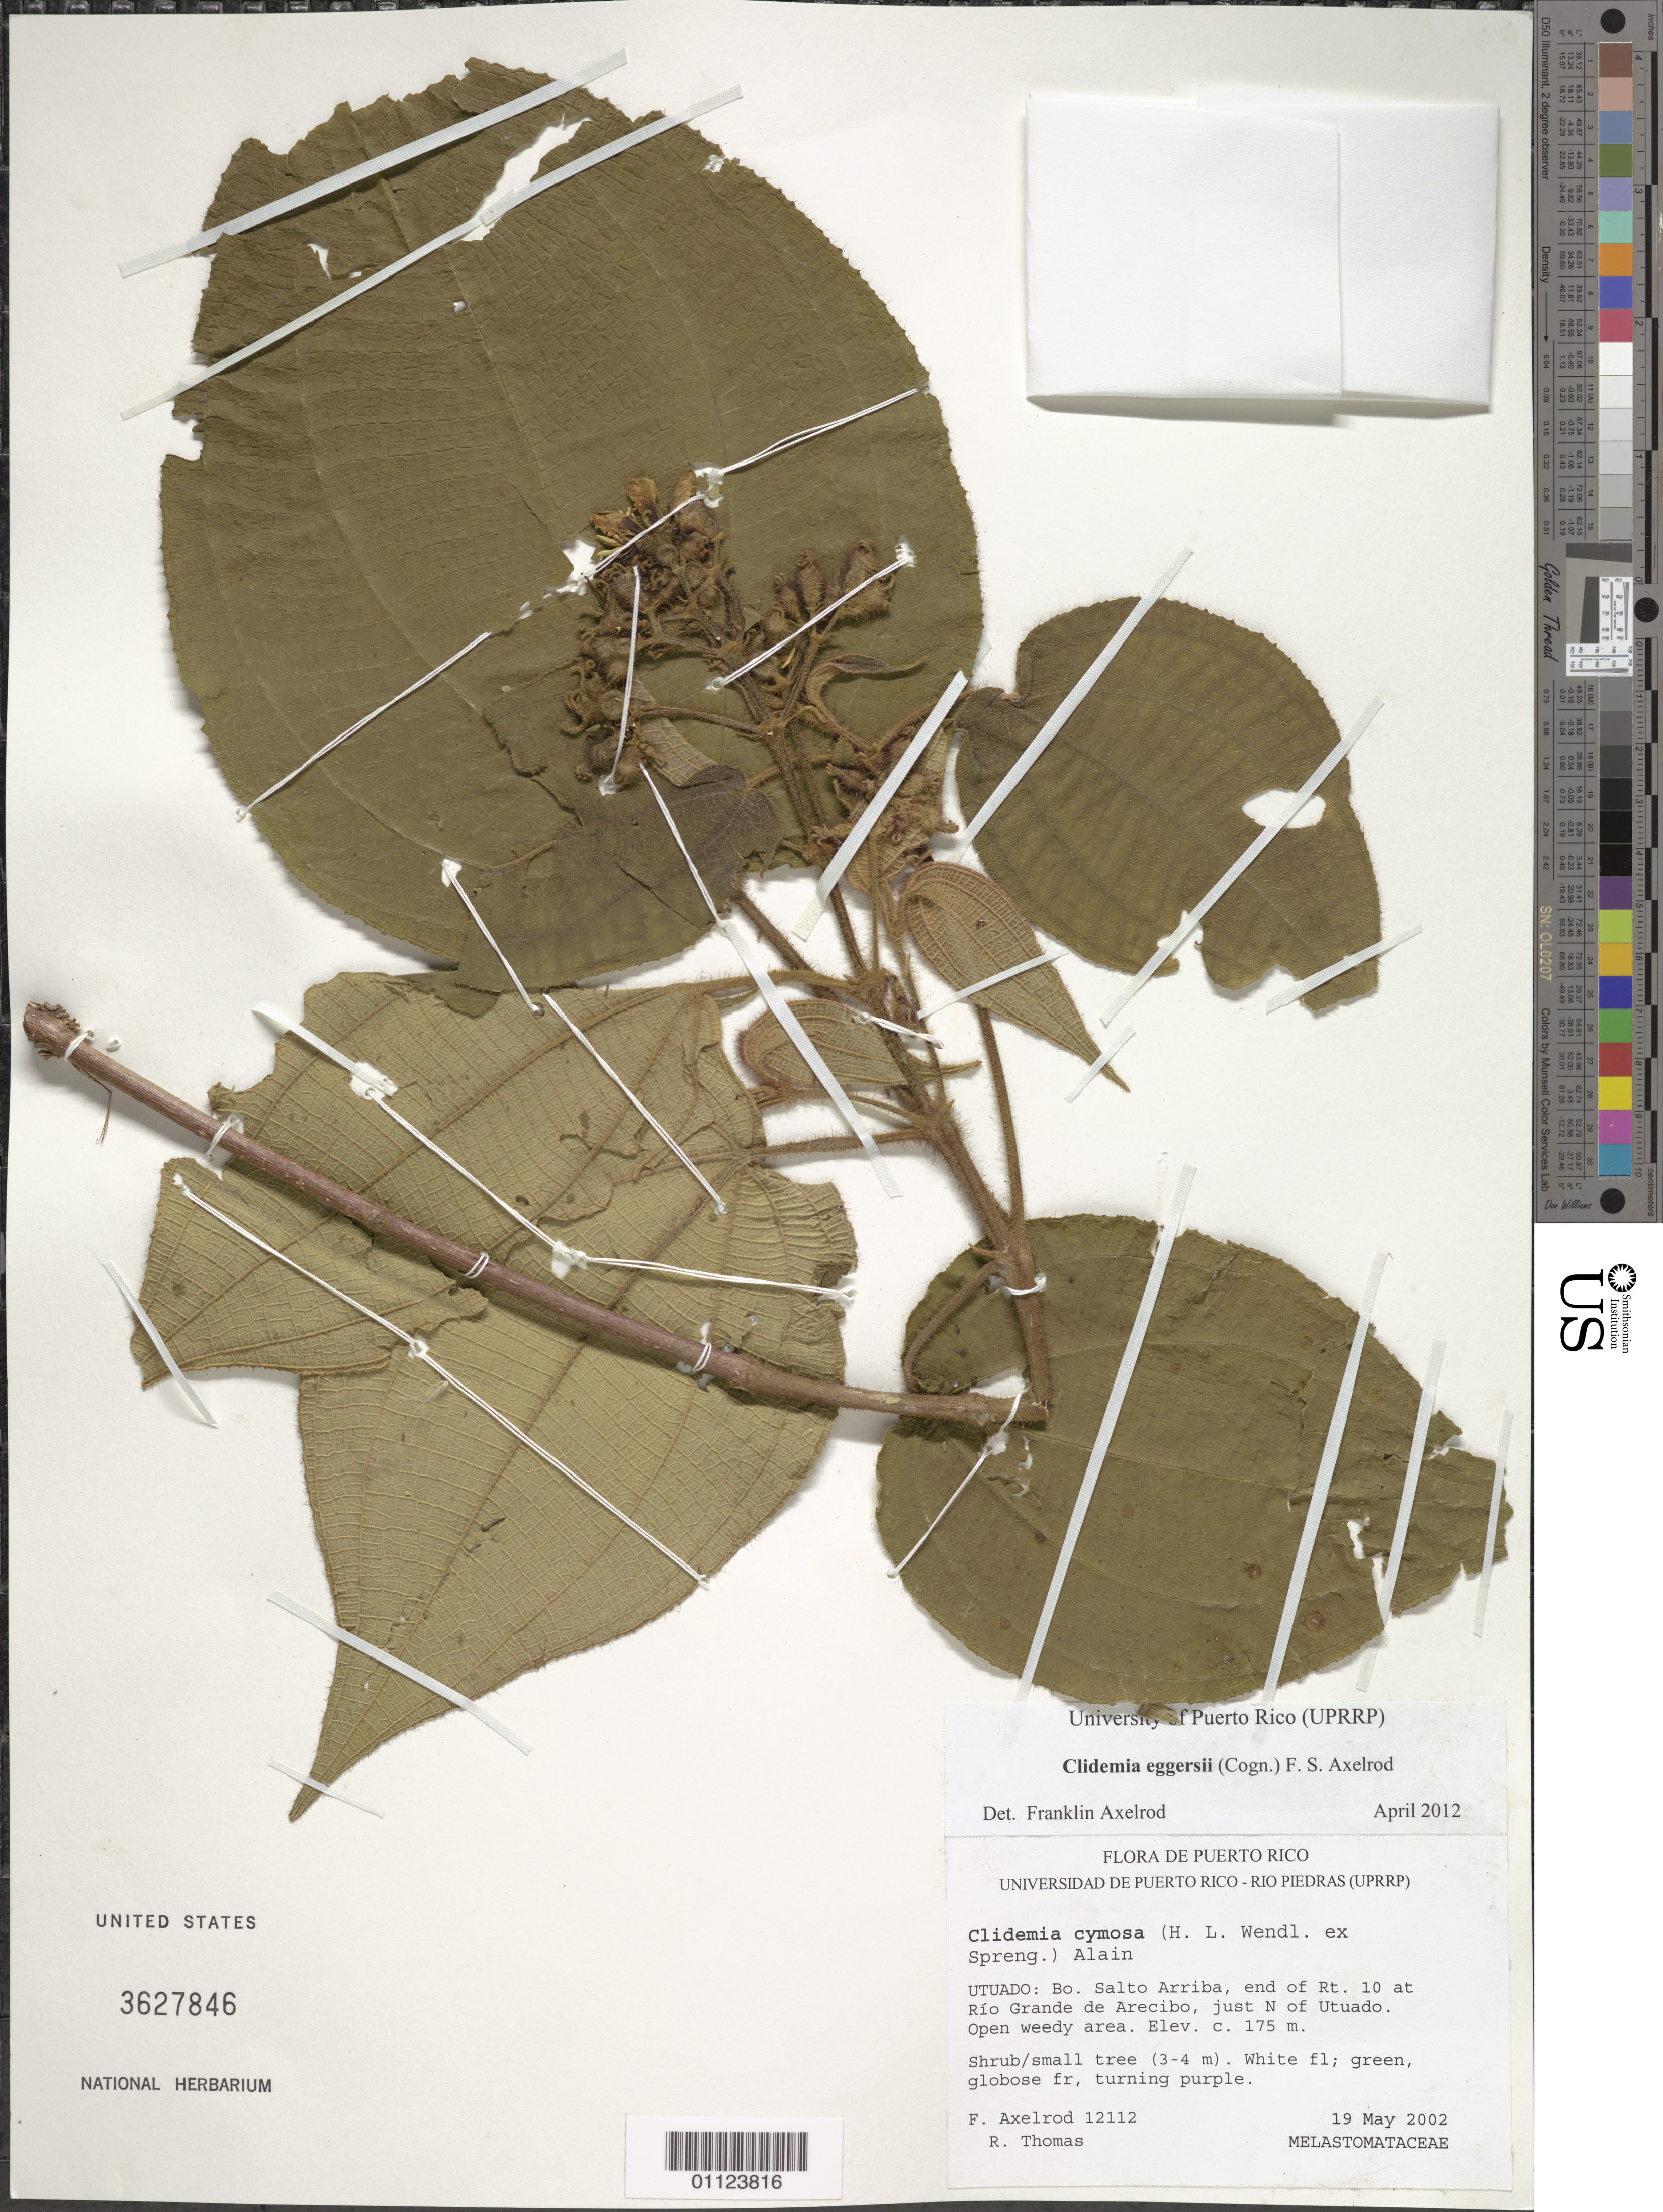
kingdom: Plantae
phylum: Tracheophyta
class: Magnoliopsida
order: Myrtales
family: Melastomataceae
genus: Clidemia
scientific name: Clidemia eggersii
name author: (Cogn.) F.S. Axelrod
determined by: Axelrod, F. S.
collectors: F. S. Axelrod & R. Thomas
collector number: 12112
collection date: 2002-05-19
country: Puerto Rico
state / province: Utuado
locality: Bo. Salto Arriba, end of Rt. 10 at Río Grande de Arecibo, just N of Utuado.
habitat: Open weedy area.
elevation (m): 175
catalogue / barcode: US 3627846